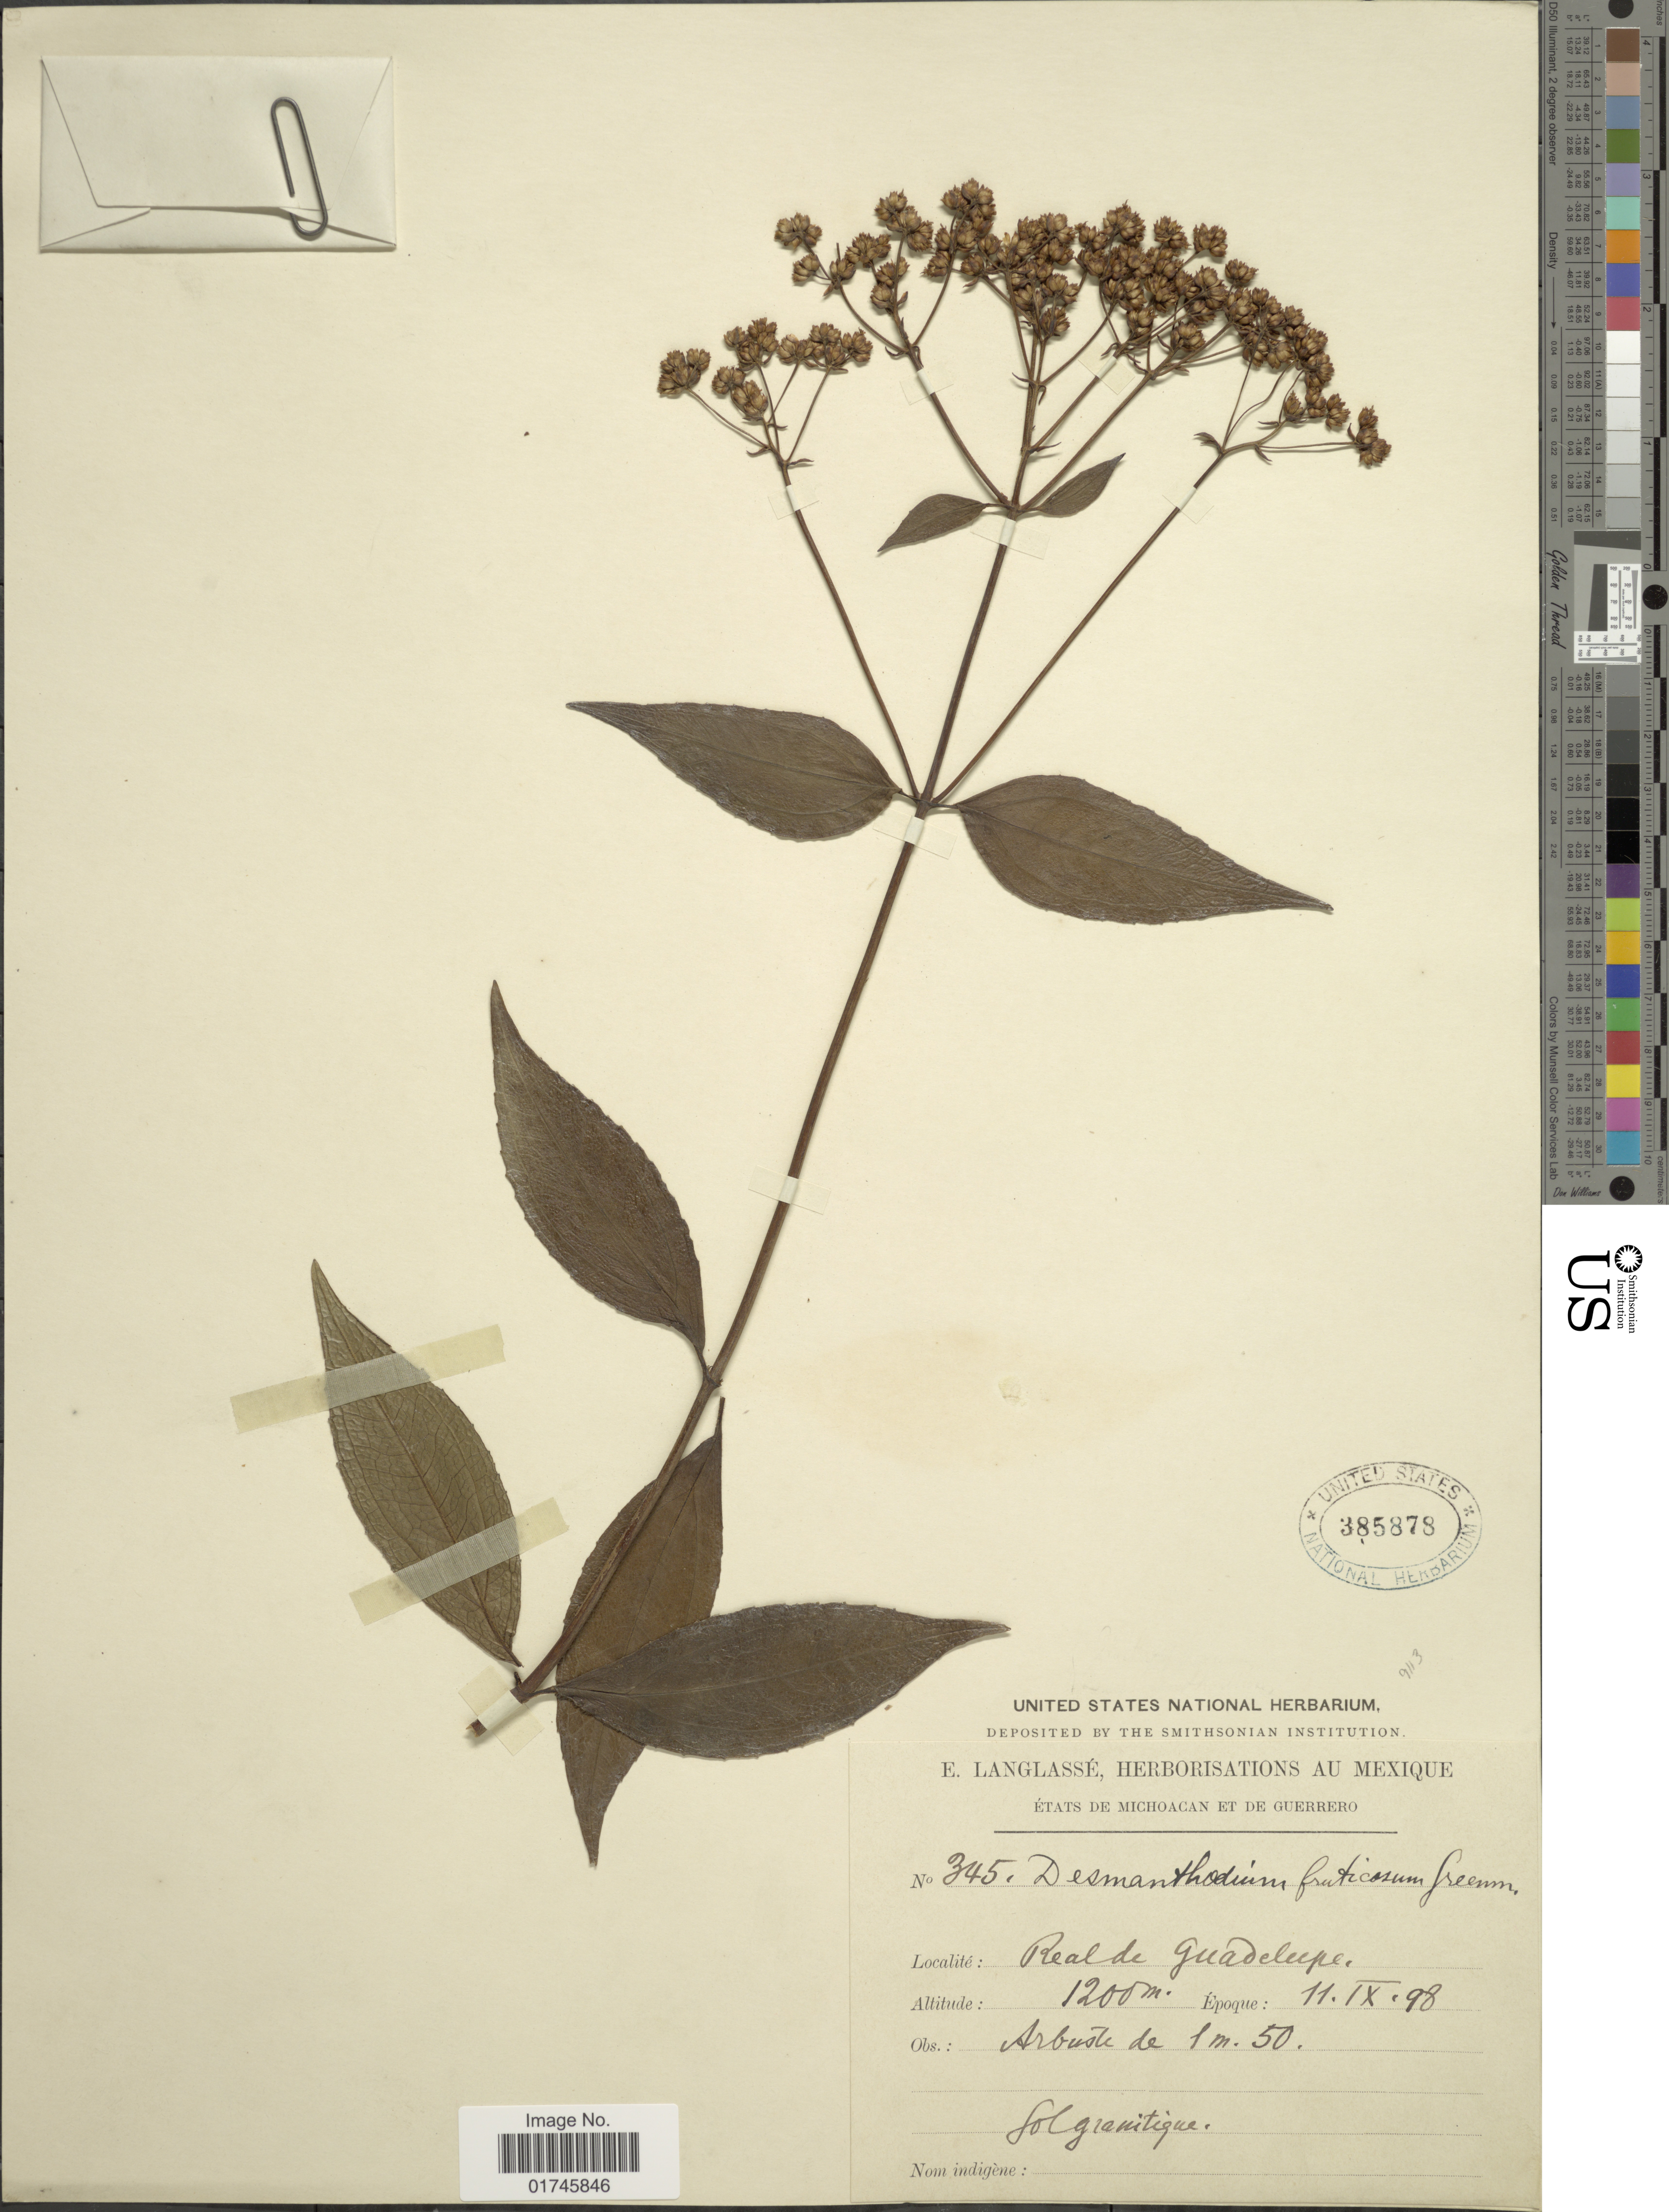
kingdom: Plantae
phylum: Tracheophyta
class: Magnoliopsida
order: Asterales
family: Asteraceae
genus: Desmanthodium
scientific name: Desmanthodium fruticosum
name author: Greenm.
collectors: E. Langlassé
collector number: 345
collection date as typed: Transcribed d/m/y: 11/9/98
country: Mexico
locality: Etats de Michoacan et de Guerrero. Real de Guadelupe.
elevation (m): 1200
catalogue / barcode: US 385878